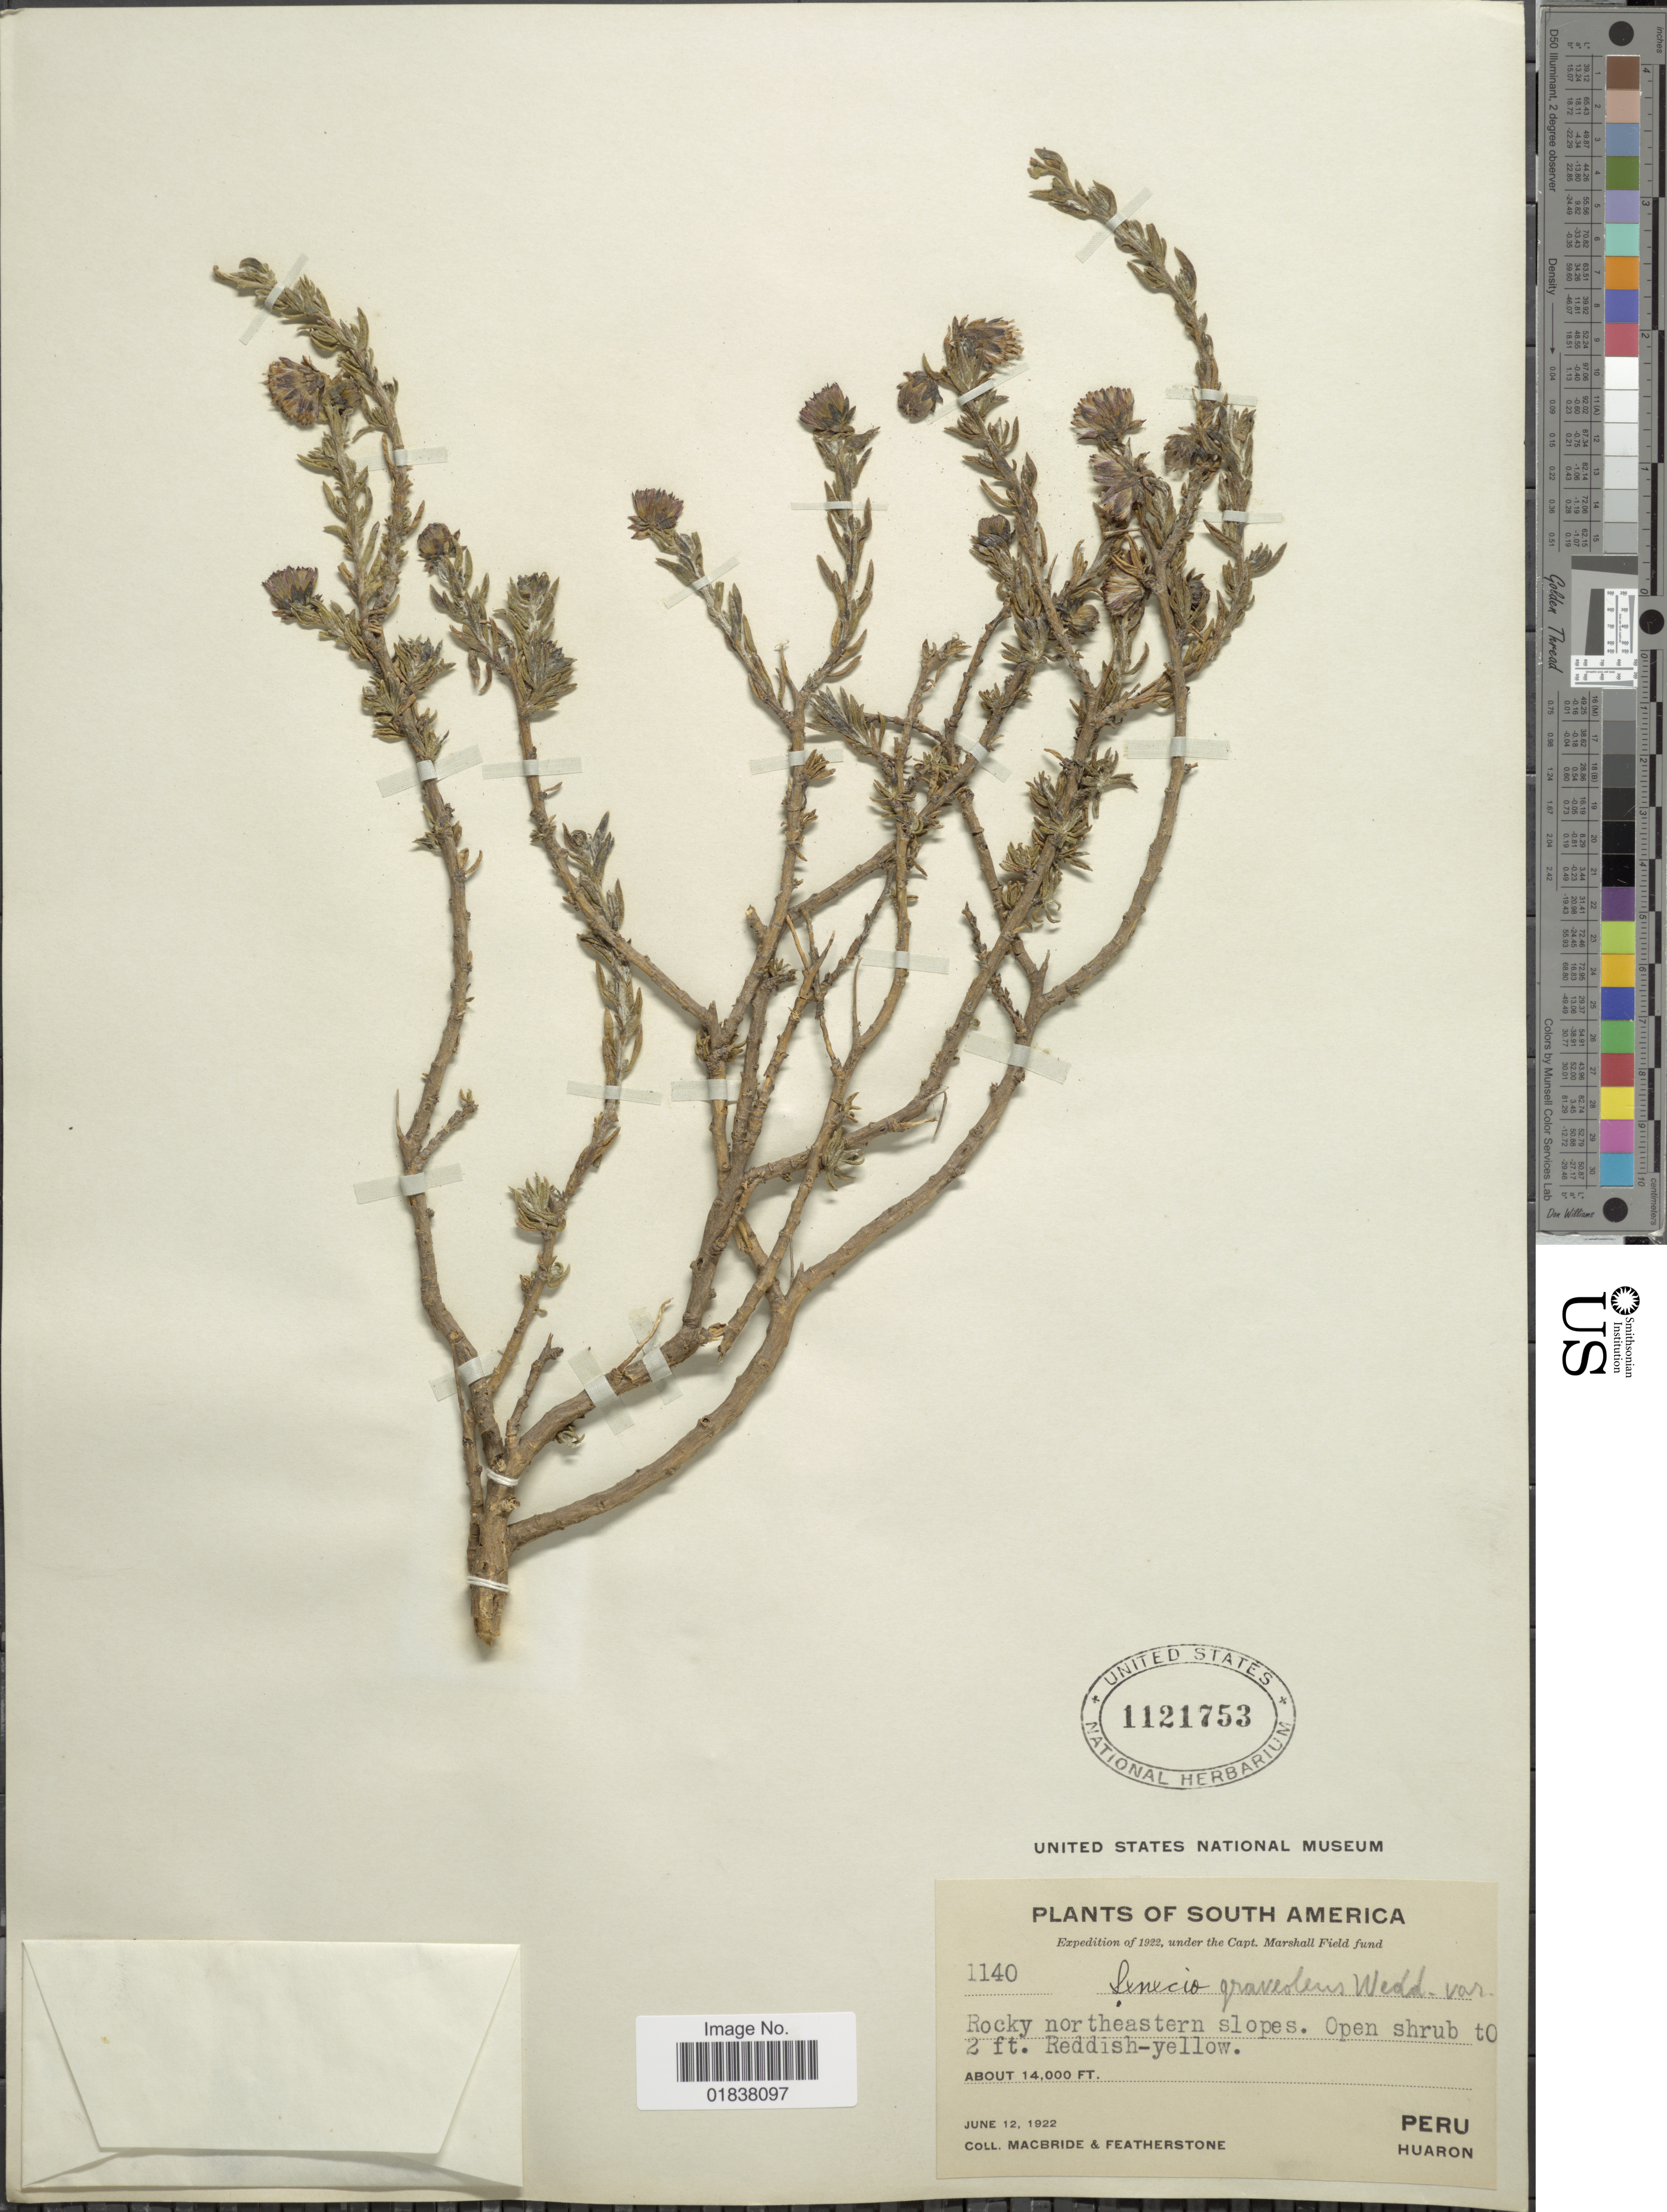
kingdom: Plantae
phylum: Tracheophyta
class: Magnoliopsida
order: Asterales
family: Asteraceae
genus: Senecio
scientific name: Senecio nutans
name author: Sch. Bip.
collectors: J. F. Macbride & -. Featherstone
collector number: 1140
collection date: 1922-06-12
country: Peru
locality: South America, Huaron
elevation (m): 4267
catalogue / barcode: US 1121753